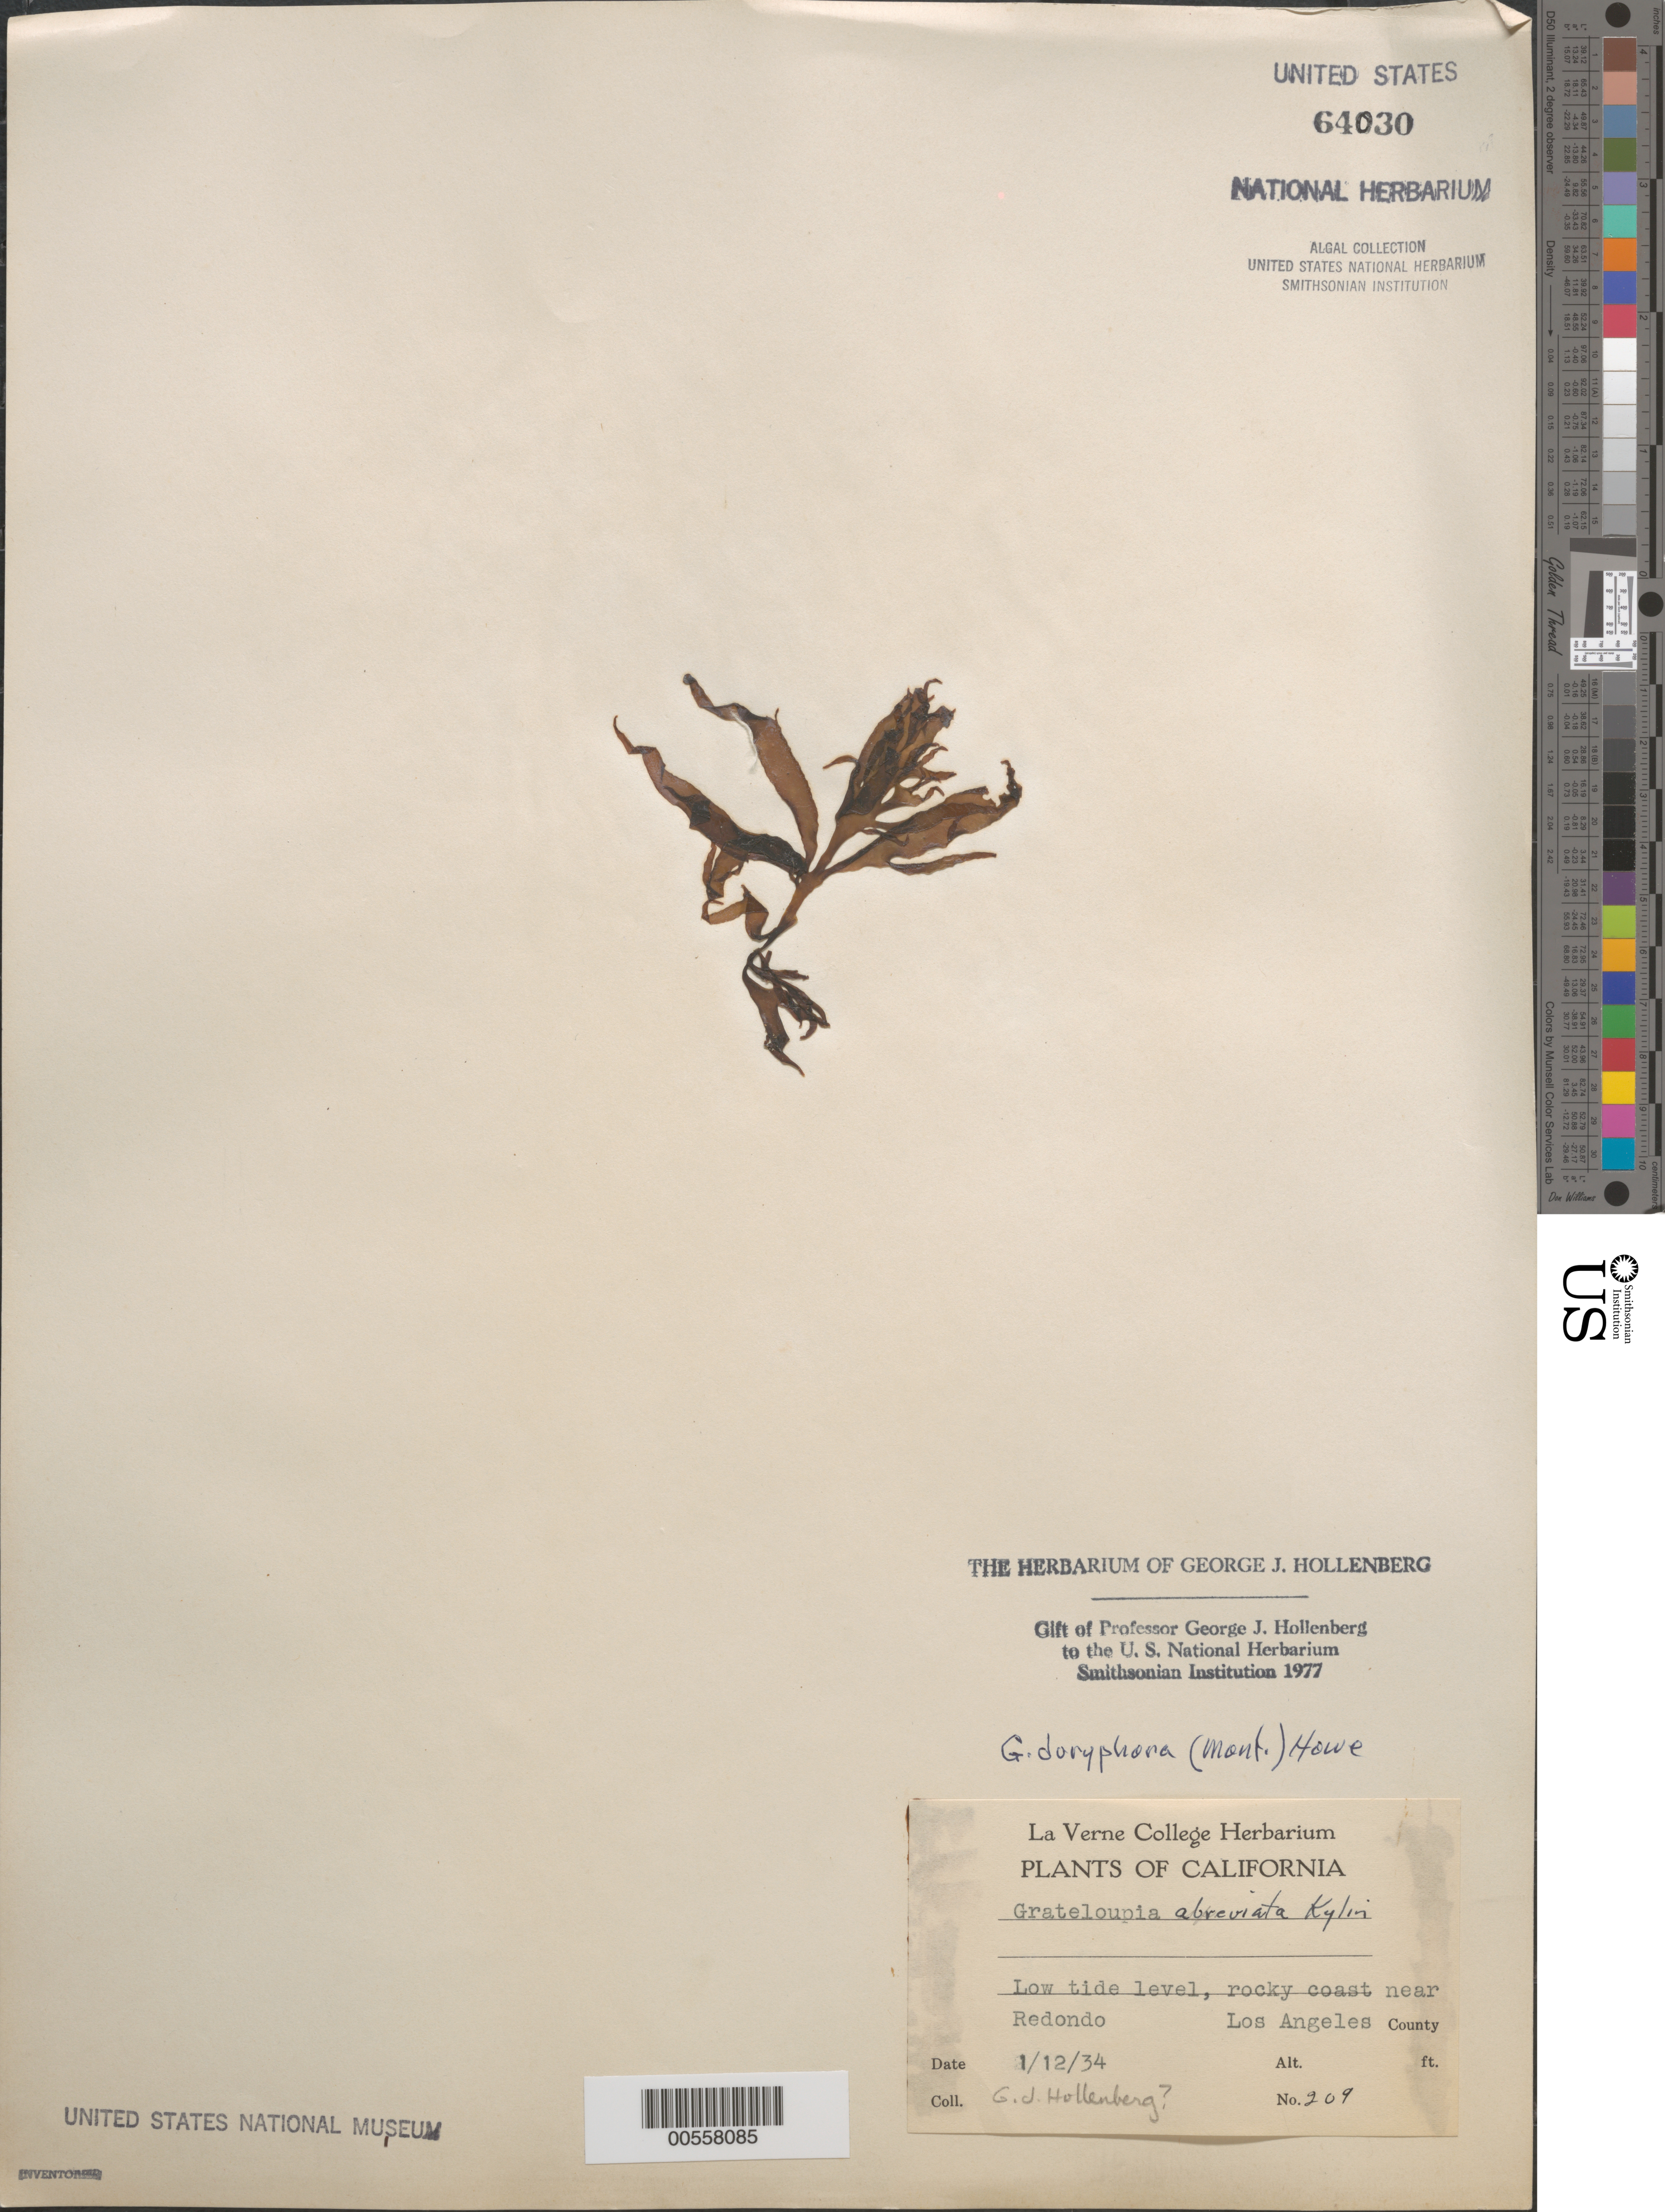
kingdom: Plantae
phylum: Rhodophyta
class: Florideophyceae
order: Halymeniales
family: Halymeniaceae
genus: Grateloupia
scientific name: Grateloupia doryphora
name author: (Mont.) Howe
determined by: Hollenberg, George J.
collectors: G. Hollenberg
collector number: GJH 209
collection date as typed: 12 Jan 1934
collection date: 1934-01-12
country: United States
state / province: California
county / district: Los Angeles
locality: Rocky coast near Redondo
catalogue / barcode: US 64030